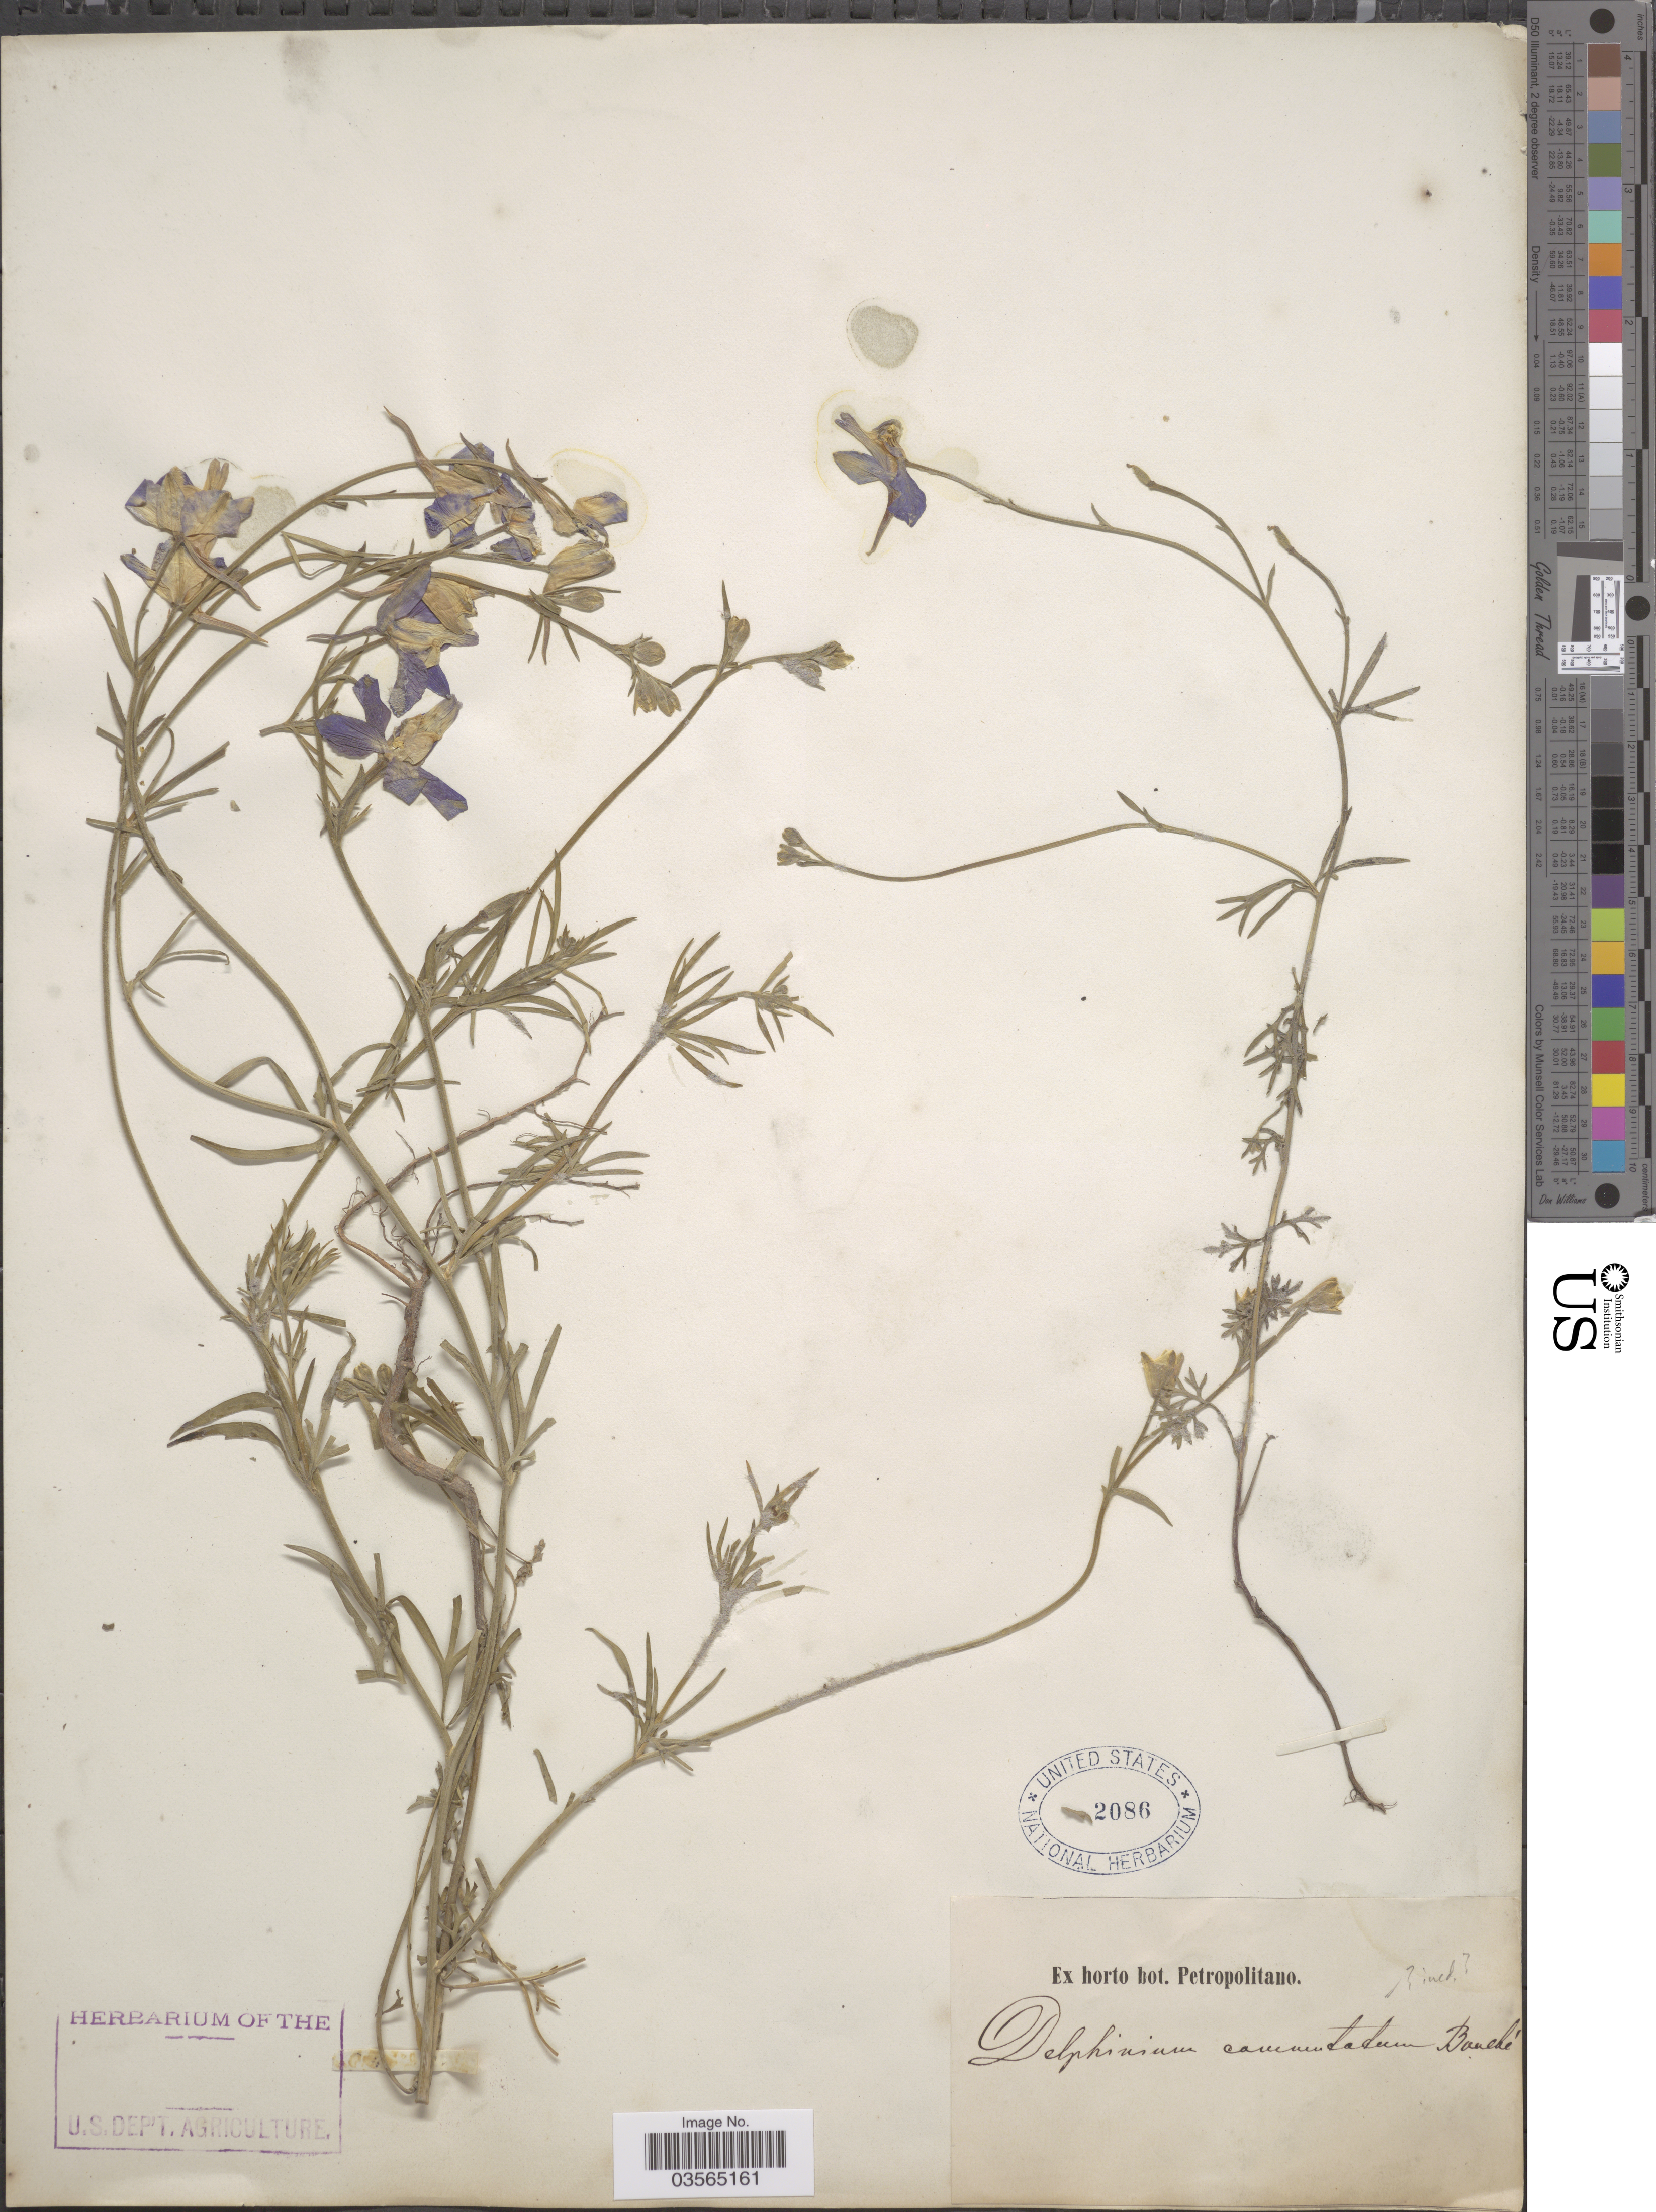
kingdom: Plantae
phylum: Tracheophyta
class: Magnoliopsida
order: Ranunculales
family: Ranunculaceae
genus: Delphinium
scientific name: Delphinium sp.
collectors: ex Horto Bot. Petropolitano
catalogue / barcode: US 2086